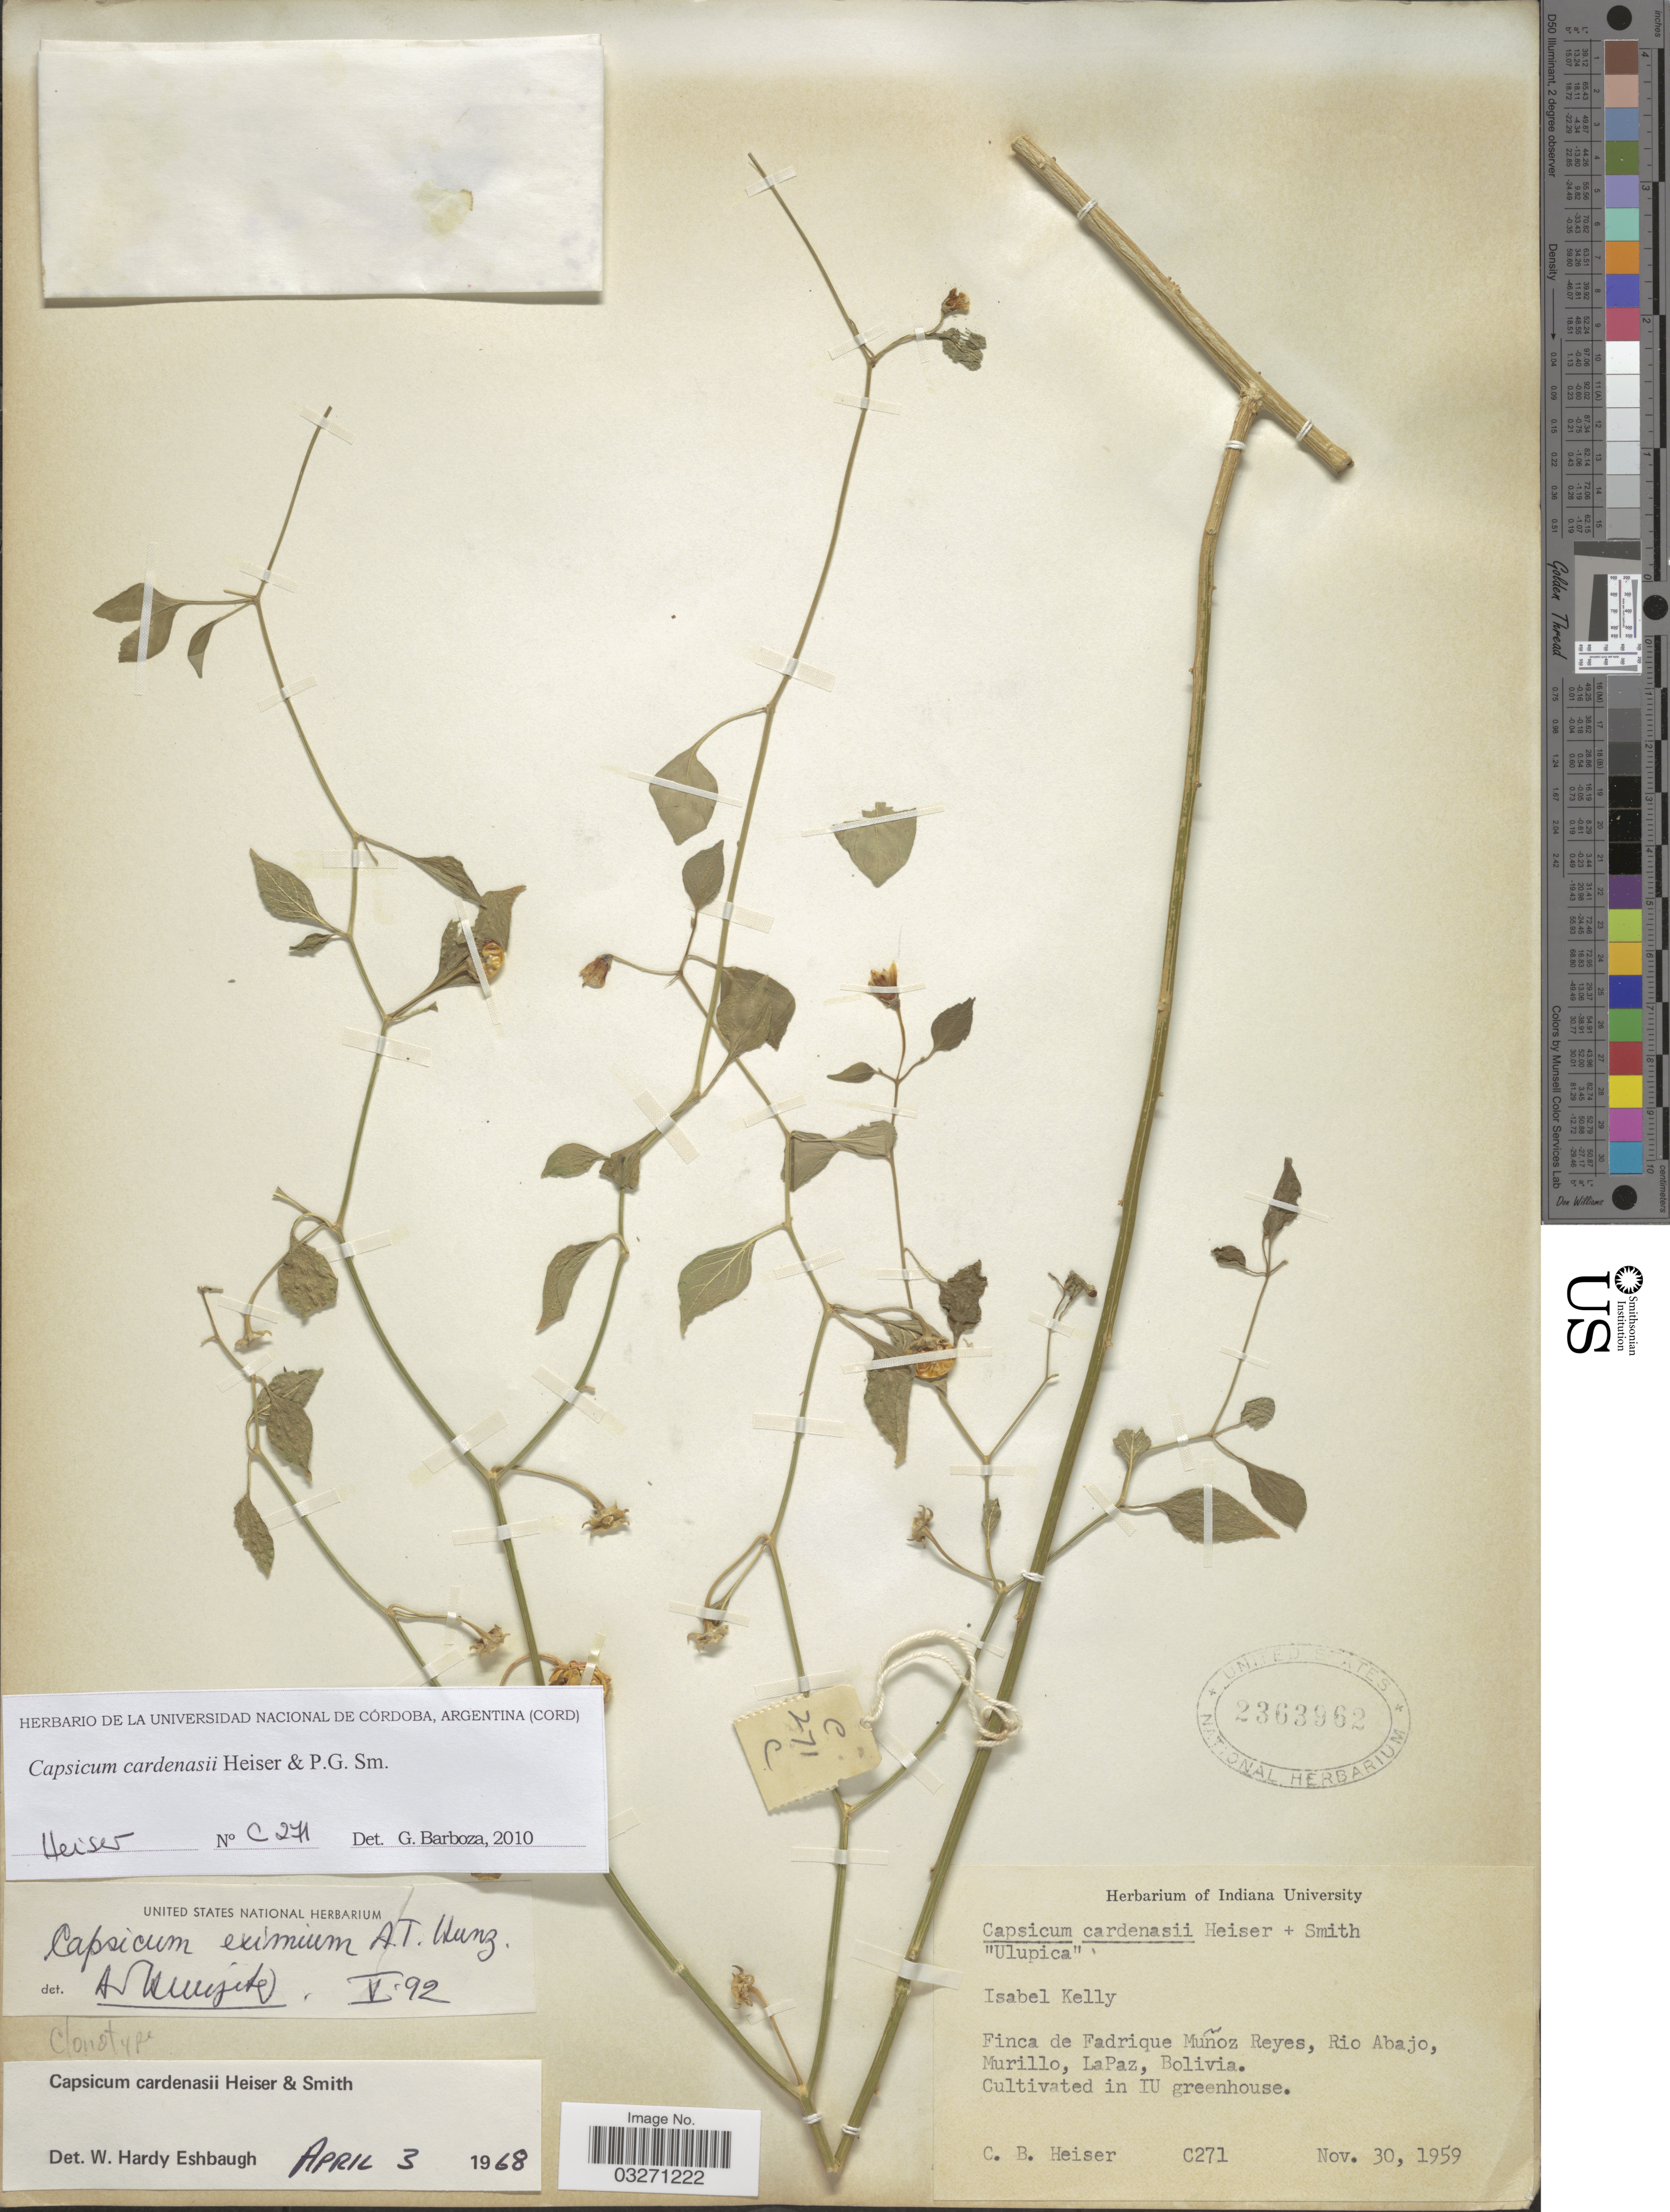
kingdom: Plantae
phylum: Tracheophyta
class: Magnoliopsida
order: Solanales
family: Solanaceae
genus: Capsicum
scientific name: Capsicum cardenasii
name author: Heiser & P.G. Sm.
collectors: C. B. Heiser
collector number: C271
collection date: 1959-11-30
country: United States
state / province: Indiana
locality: In IU Greenhouse.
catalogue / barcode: US 2363962